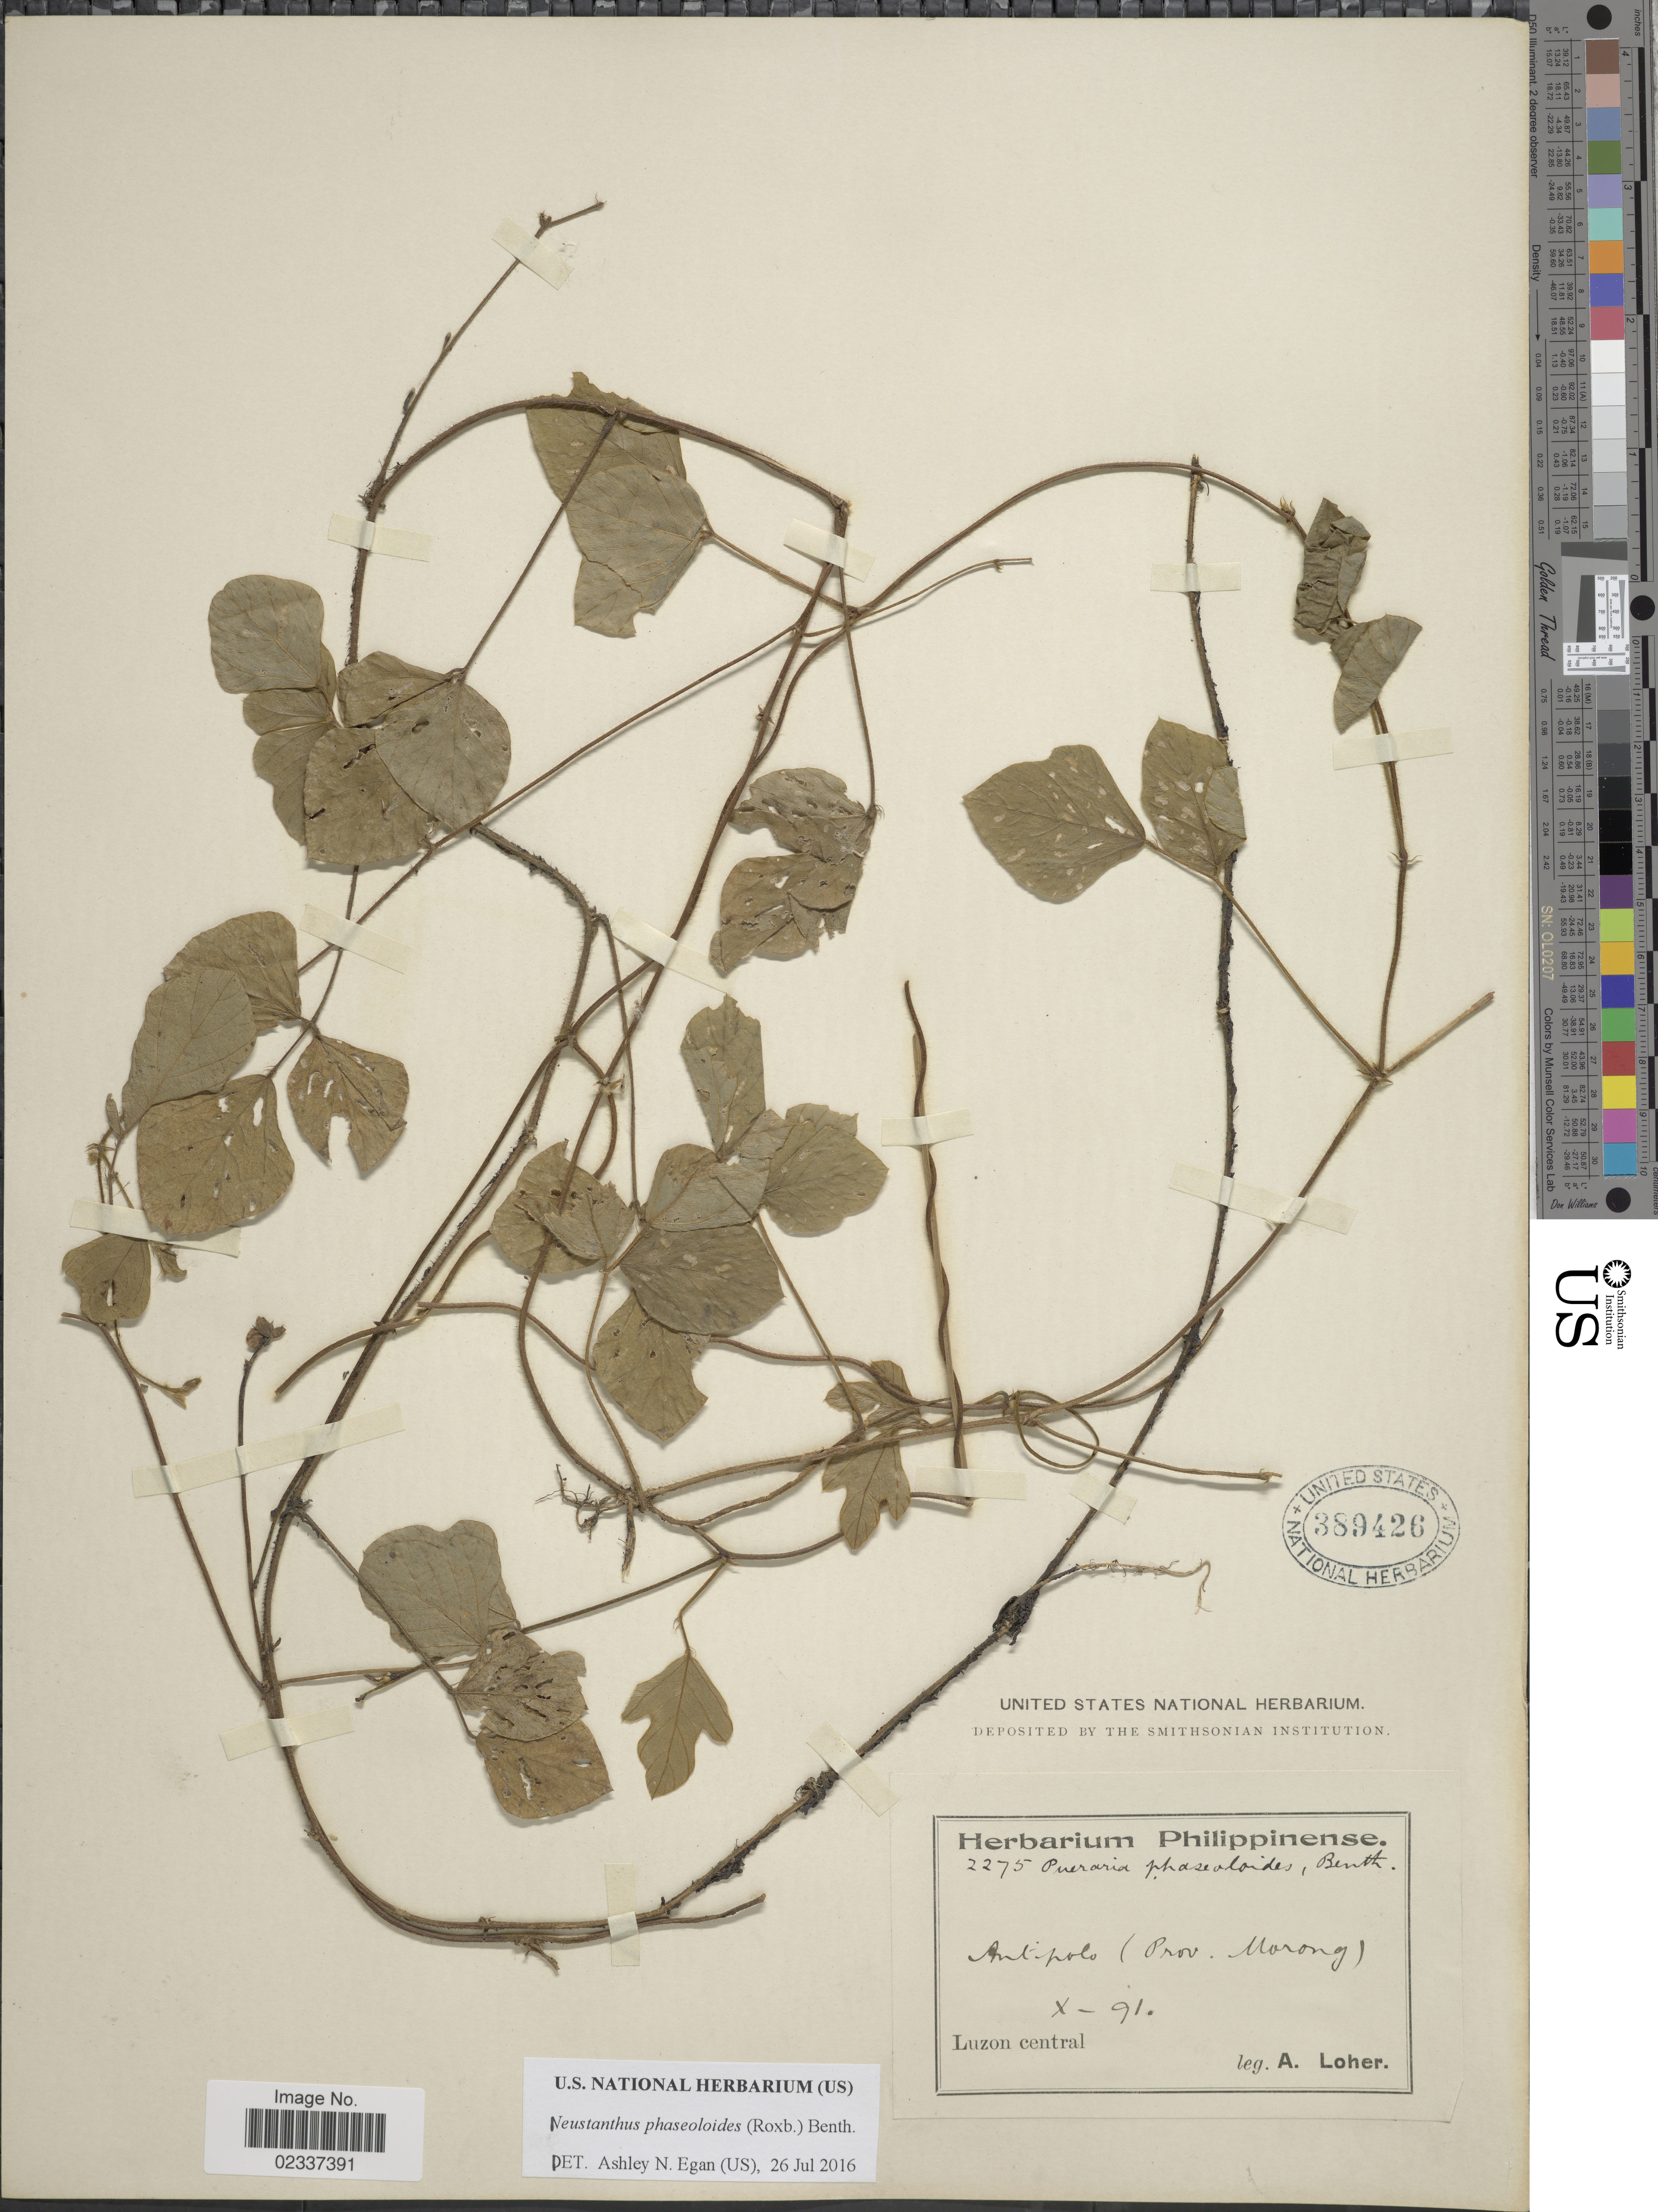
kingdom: Plantae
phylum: Tracheophyta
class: Magnoliopsida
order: Fabales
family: Fabaceae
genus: Neustanthus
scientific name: Neustanthus phaseoloides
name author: (Roxb.) Benth.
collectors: A. Loher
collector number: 2275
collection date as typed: Transcribed d/m/y: /10/91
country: Philippines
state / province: Central Luzon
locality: Luzon central, Antipolo (Prov. Morong)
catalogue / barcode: US 389426